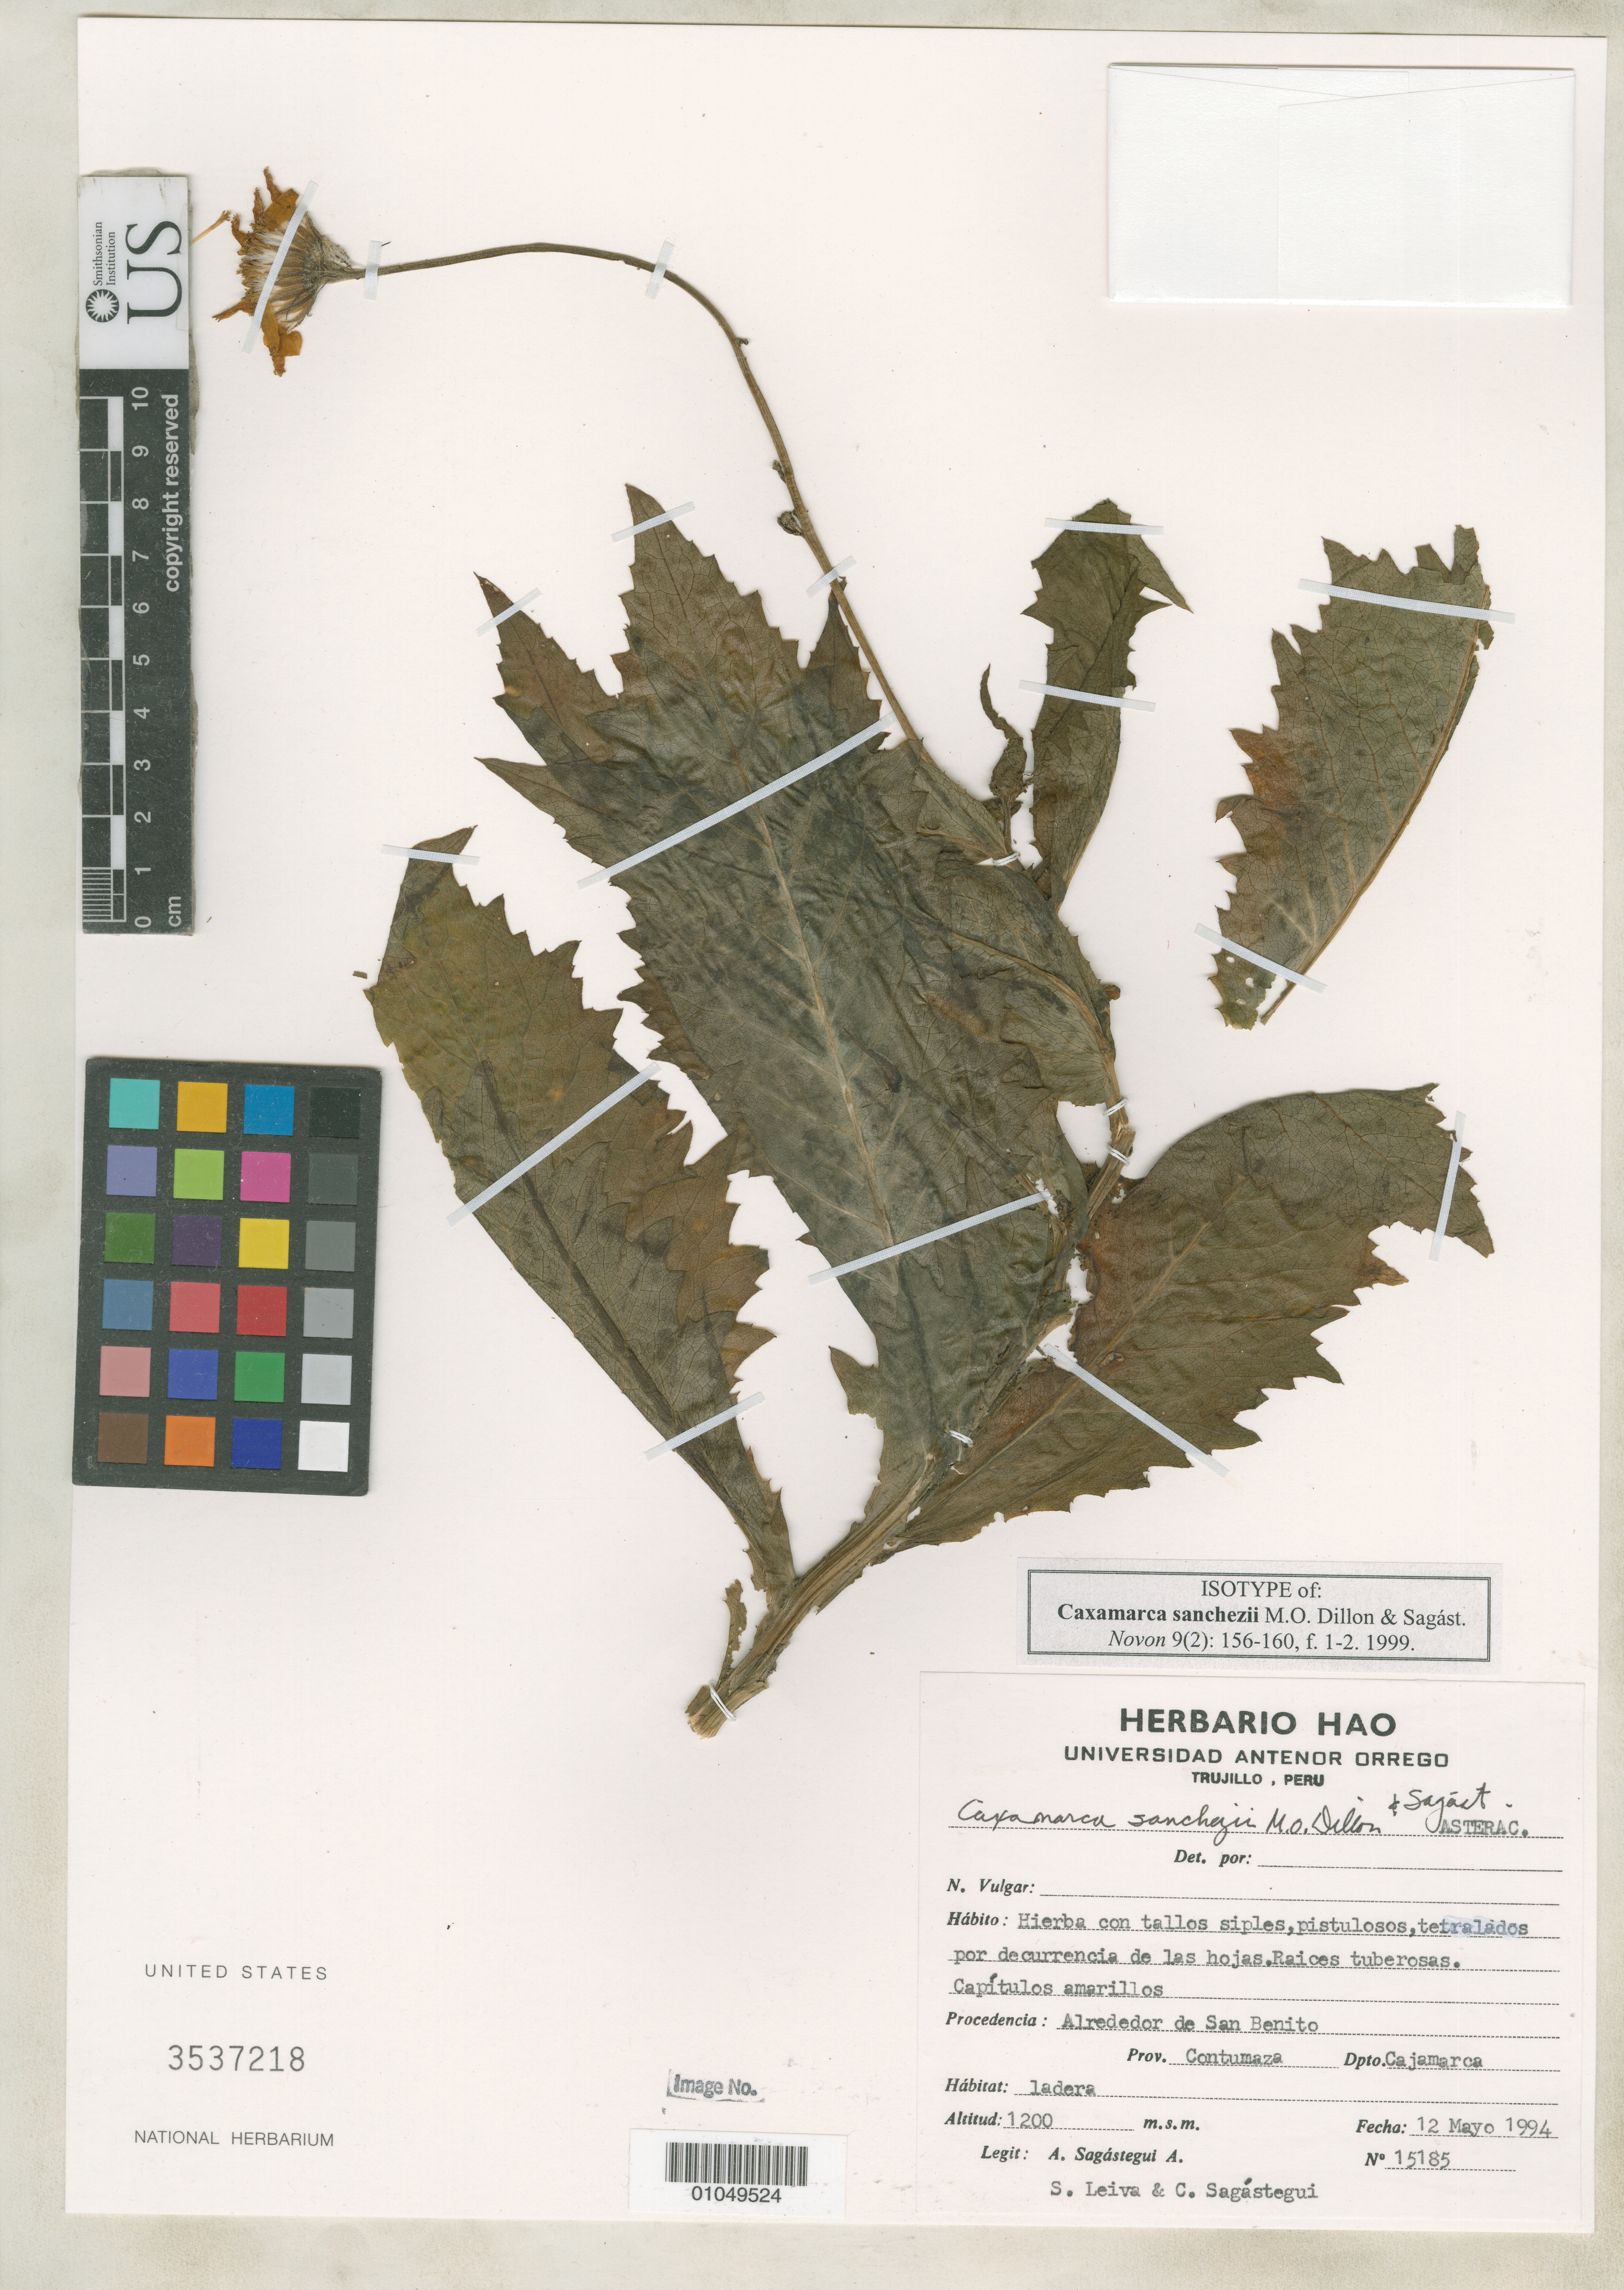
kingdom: Plantae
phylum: Tracheophyta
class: Magnoliopsida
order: Asterales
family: Asteraceae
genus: Caxamarca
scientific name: Caxamarca sanchezii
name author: M.O. Dillon & Sagást.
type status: Isotype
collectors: A. Sagástegui A., S. Leiva & C. Sagástegui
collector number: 15185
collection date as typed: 12 May 1994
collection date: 1994-05-12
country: Peru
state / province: Cajamarca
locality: Alrededor de San Benito, Prov. Contumaza, Dpto. Cajamarca.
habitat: Ladera.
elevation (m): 1200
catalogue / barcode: US 3537218